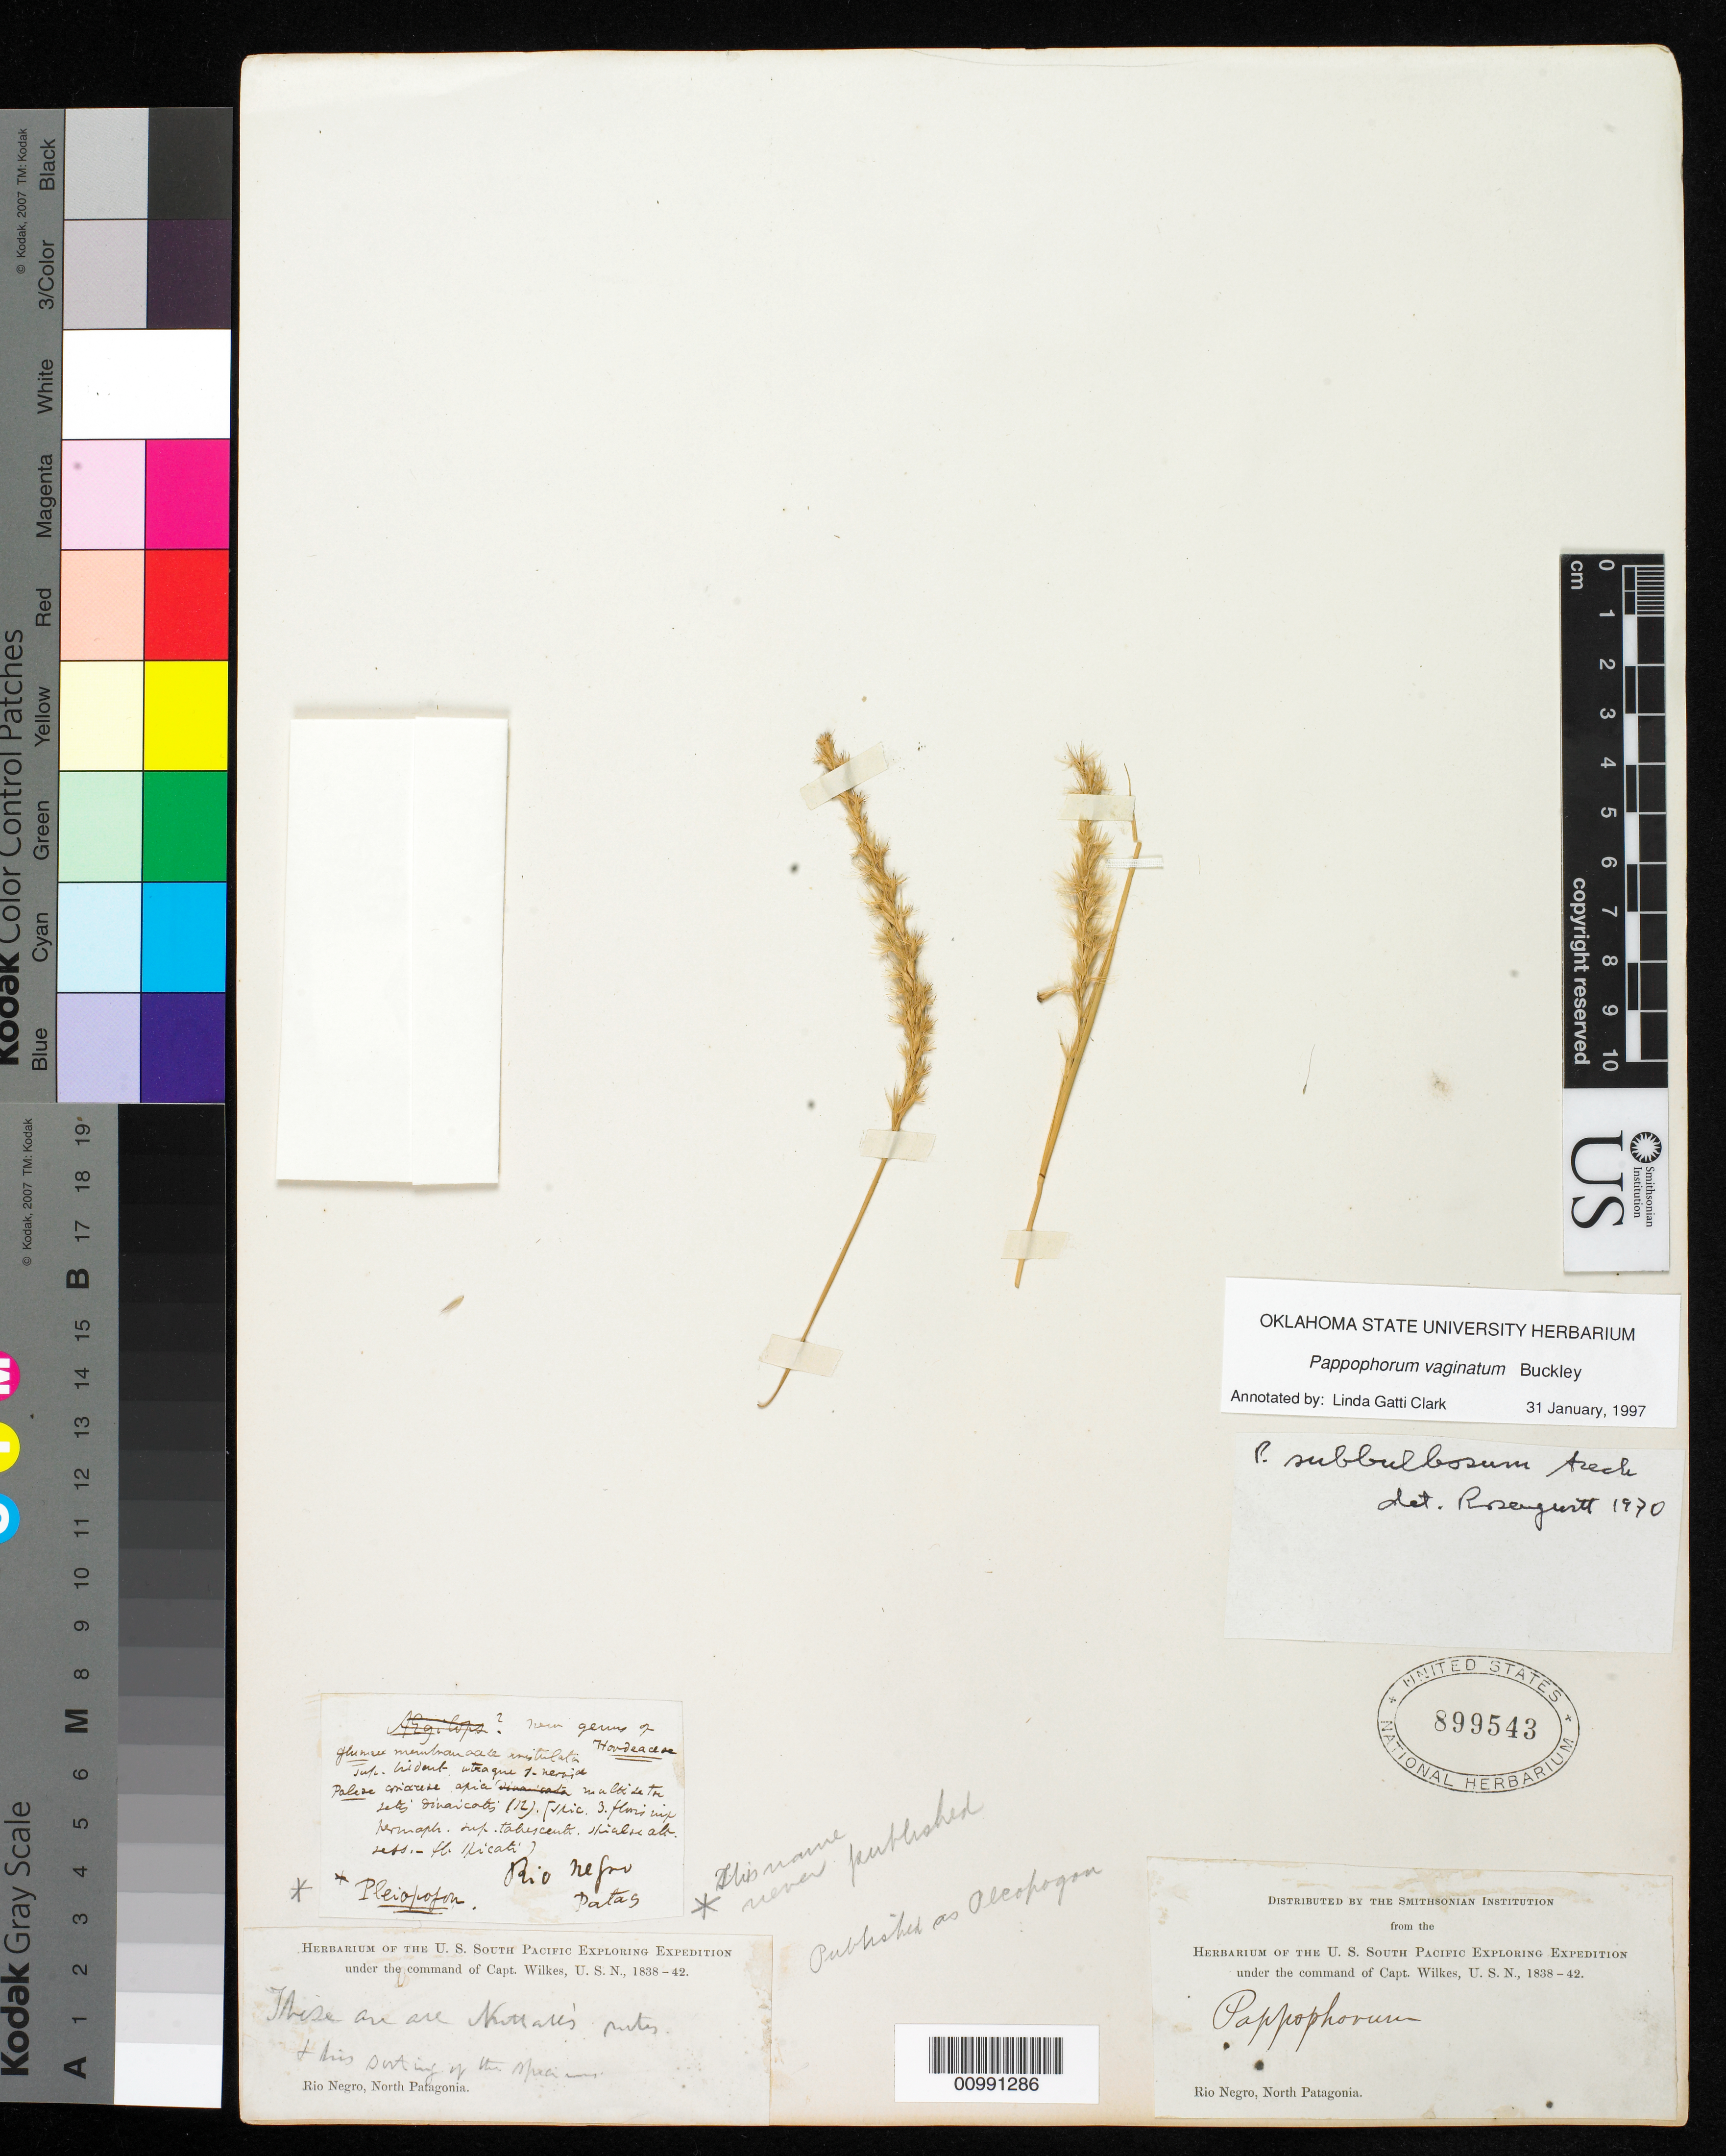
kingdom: Plantae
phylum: Tracheophyta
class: Liliopsida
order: Poales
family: Poaceae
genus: Pappophorum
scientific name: Pappophorum vaginatum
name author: Phil.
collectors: Wilkes Explor. Exped.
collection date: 1838/1842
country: Brazil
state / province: Amazonas / Bahia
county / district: Río Negro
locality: Rio Negro, North Patagonia.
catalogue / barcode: US 899543